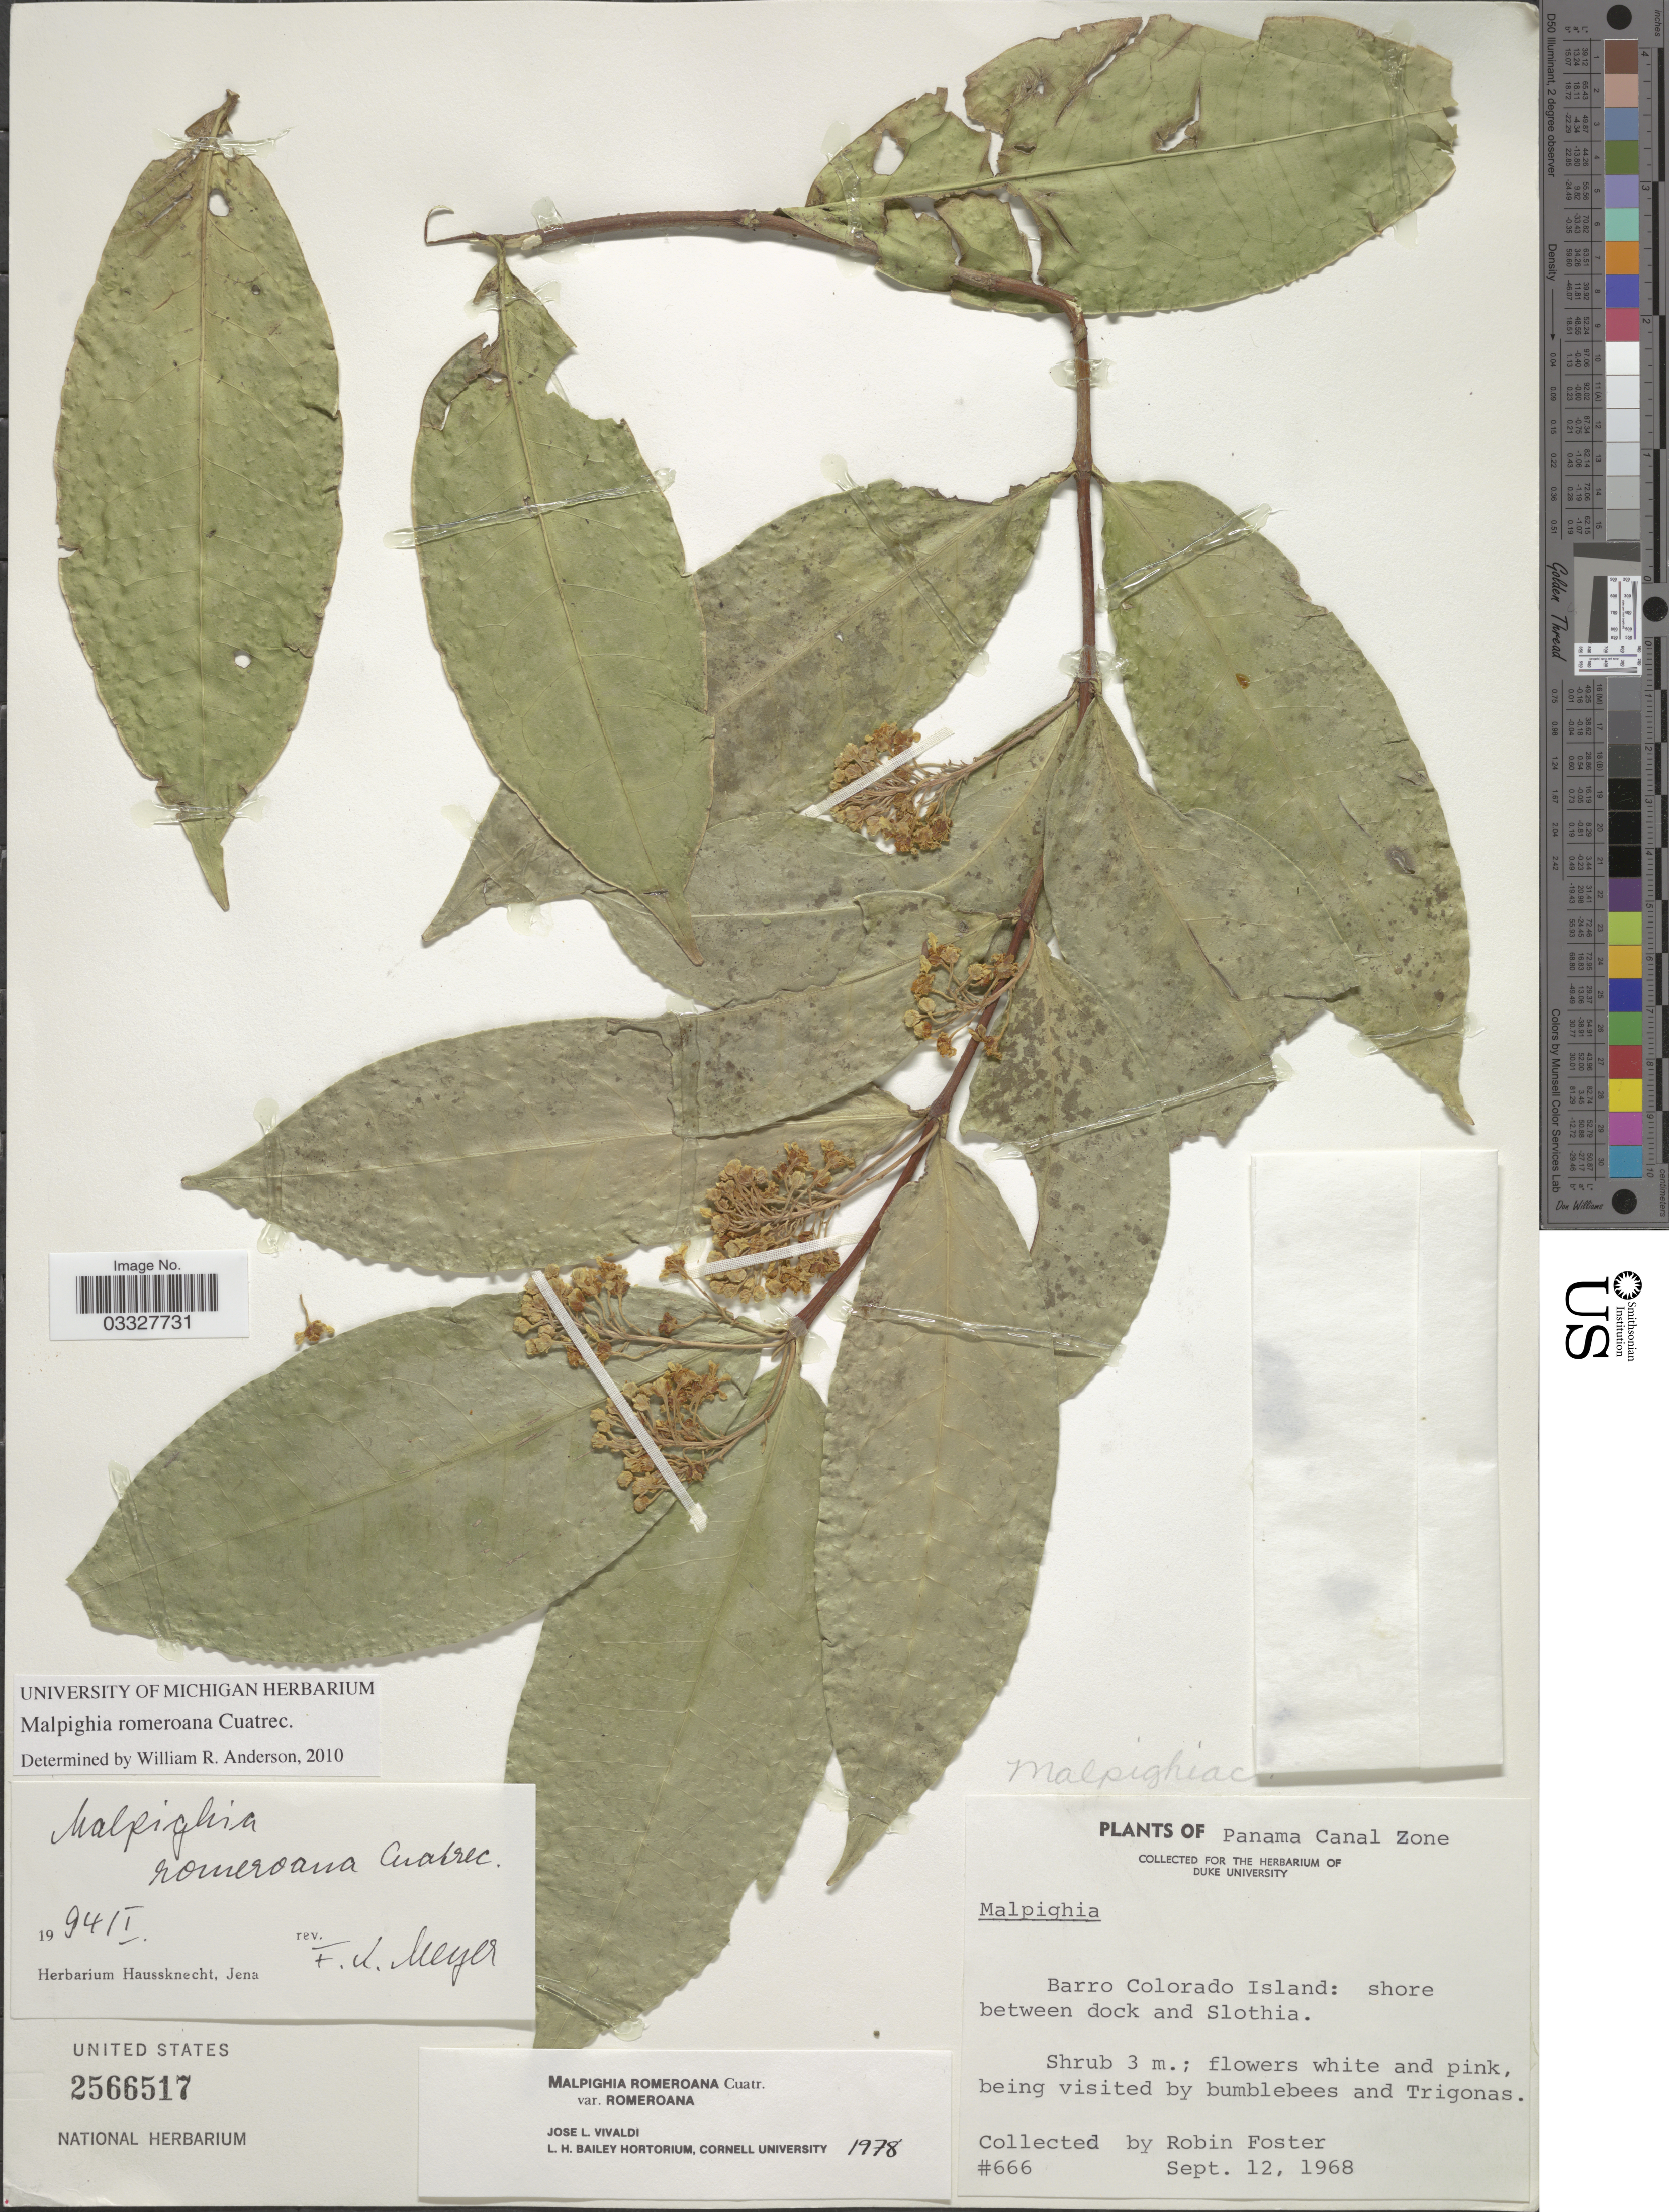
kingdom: Plantae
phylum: Tracheophyta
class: Magnoliopsida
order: Malpighiales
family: Malpighiaceae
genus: Malpighia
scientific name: Malpighia romeroana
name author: Cuatrec.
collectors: R. B. Foster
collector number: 666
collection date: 1968-09-12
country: Panama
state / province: Panamá Oeste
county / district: Canal Zone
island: Barro Colorado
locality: Panama Canal Zone. Barro Colorado Island: shore between dock and Slothia.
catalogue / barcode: US 2566517